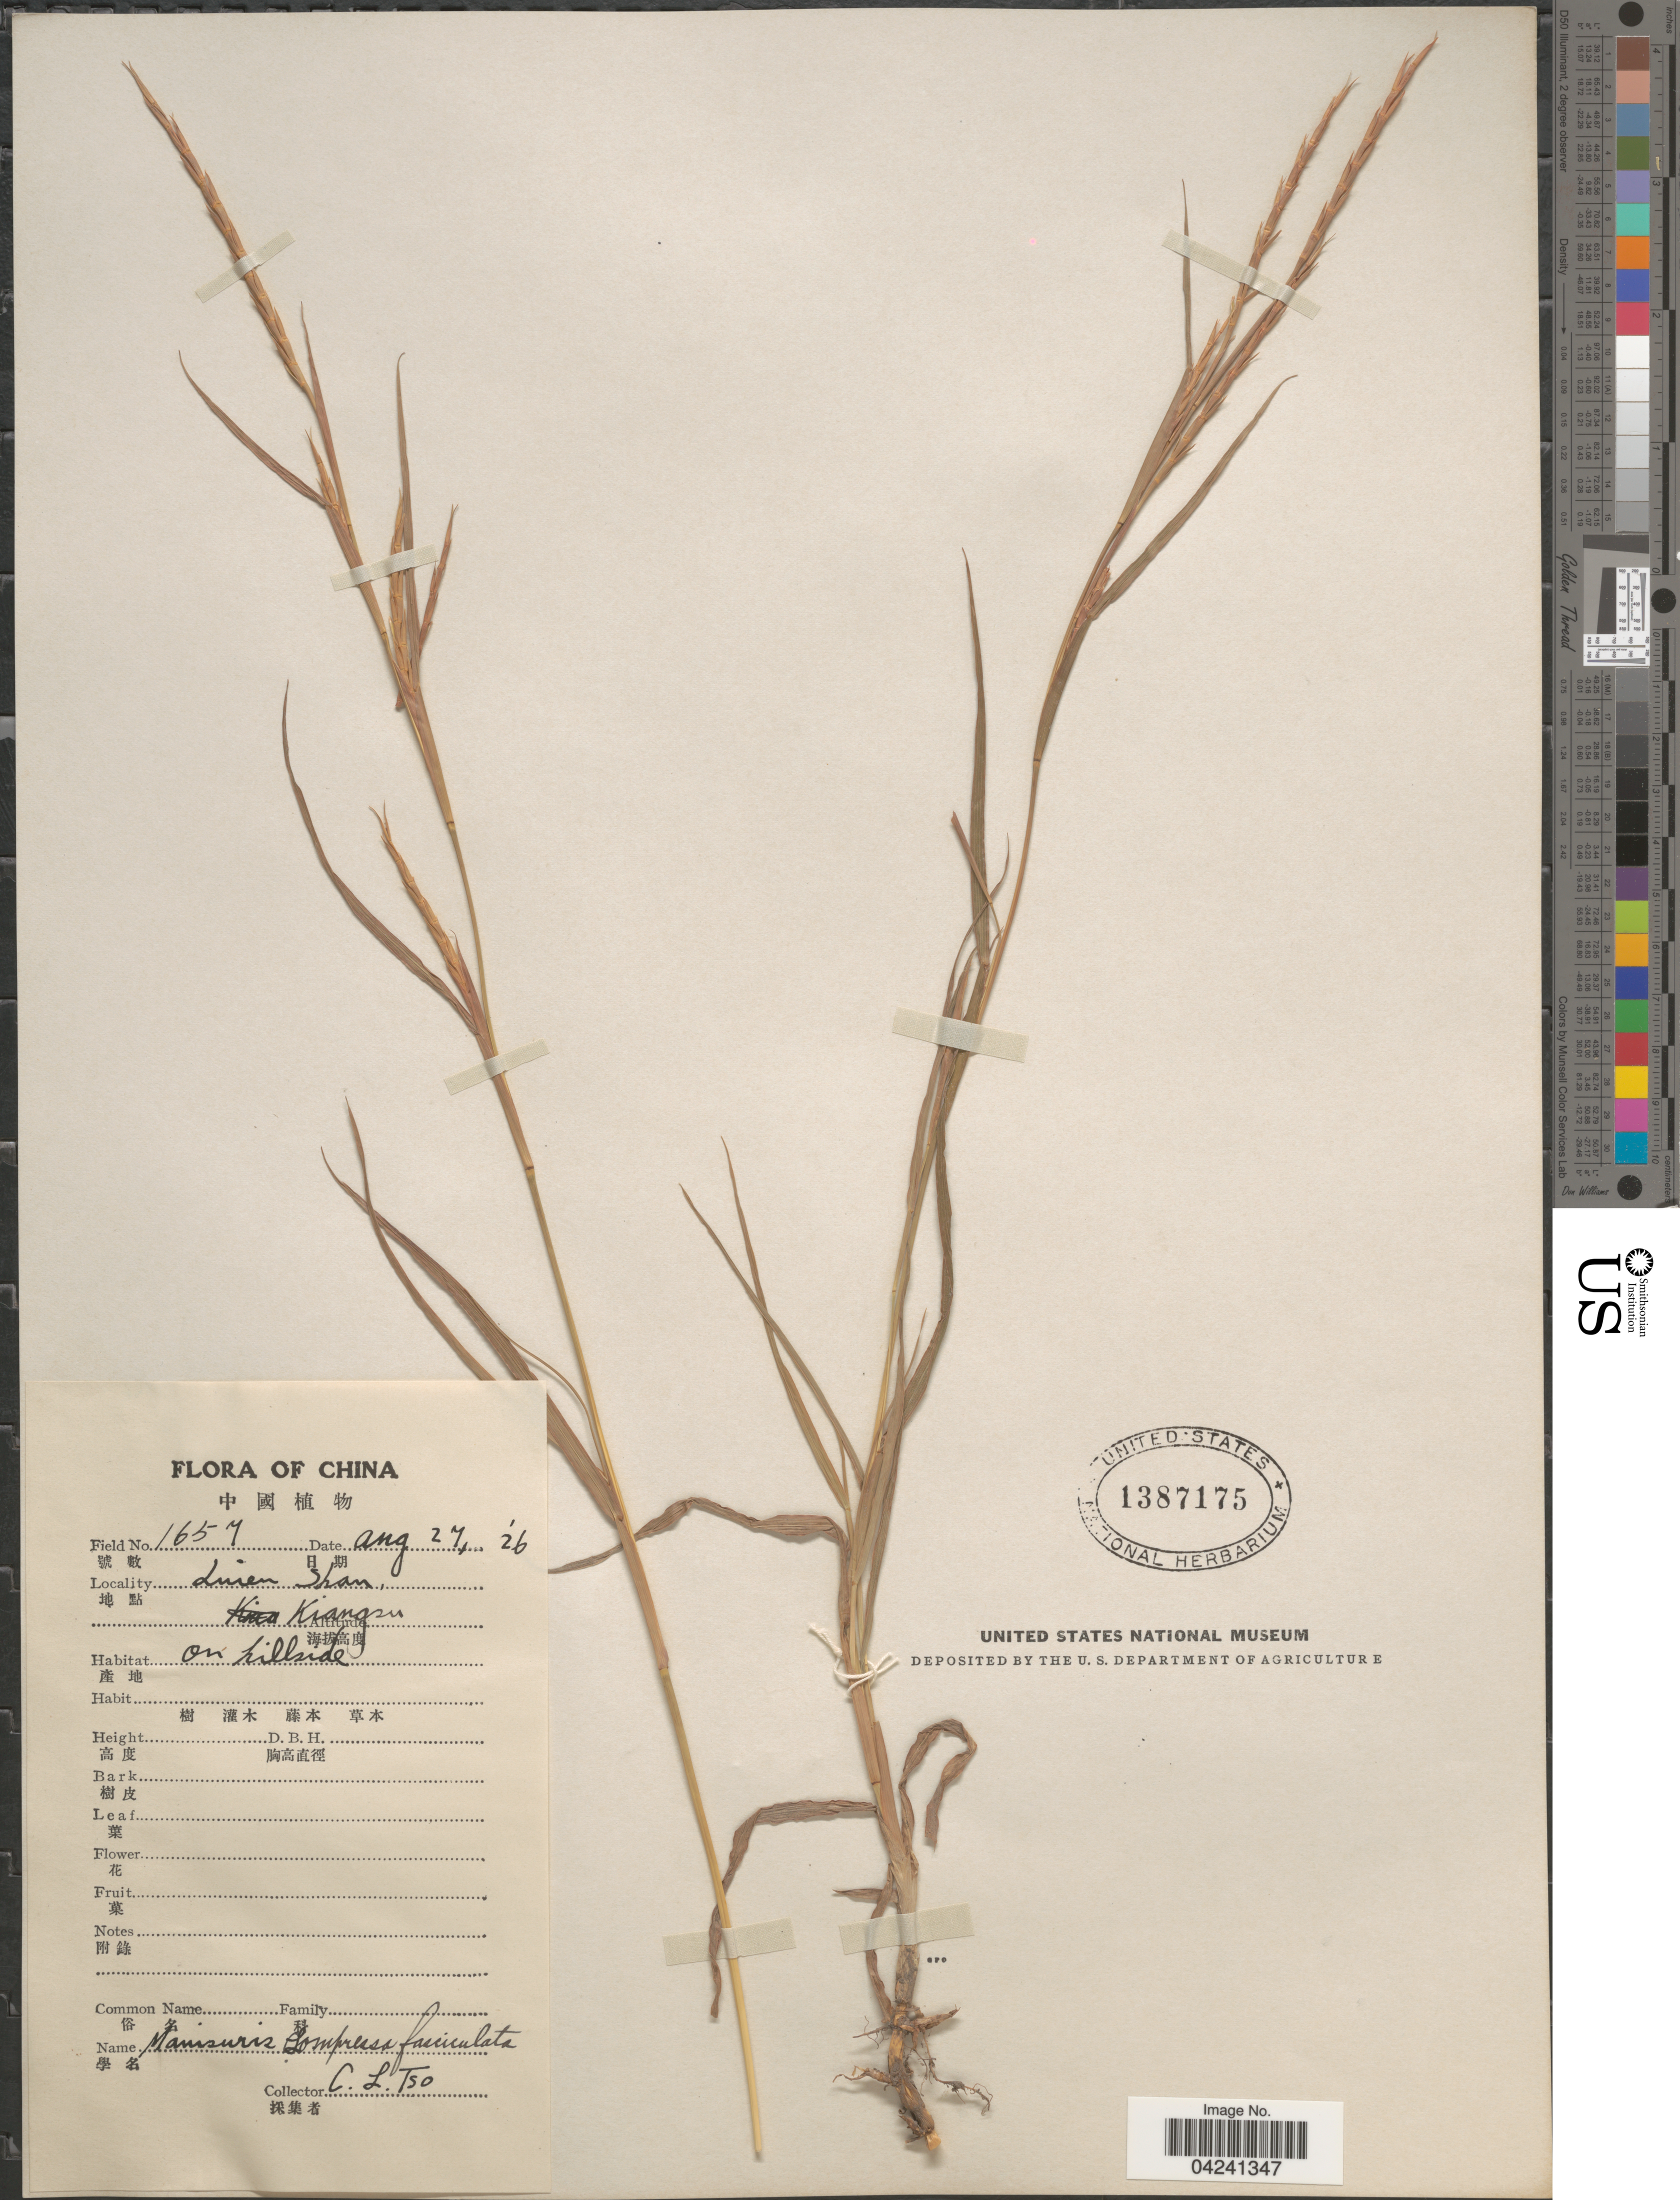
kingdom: Plantae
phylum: Tracheophyta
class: Liliopsida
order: Poales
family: Poaceae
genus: Hemarthria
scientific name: Hemarthria compressa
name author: (L.) R. Br.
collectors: C. Tso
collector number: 1657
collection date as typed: Transcribed d/m/y: 27/8/26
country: China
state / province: Jiangsu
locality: Luien Shan. Kiangsu.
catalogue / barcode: US 1387175